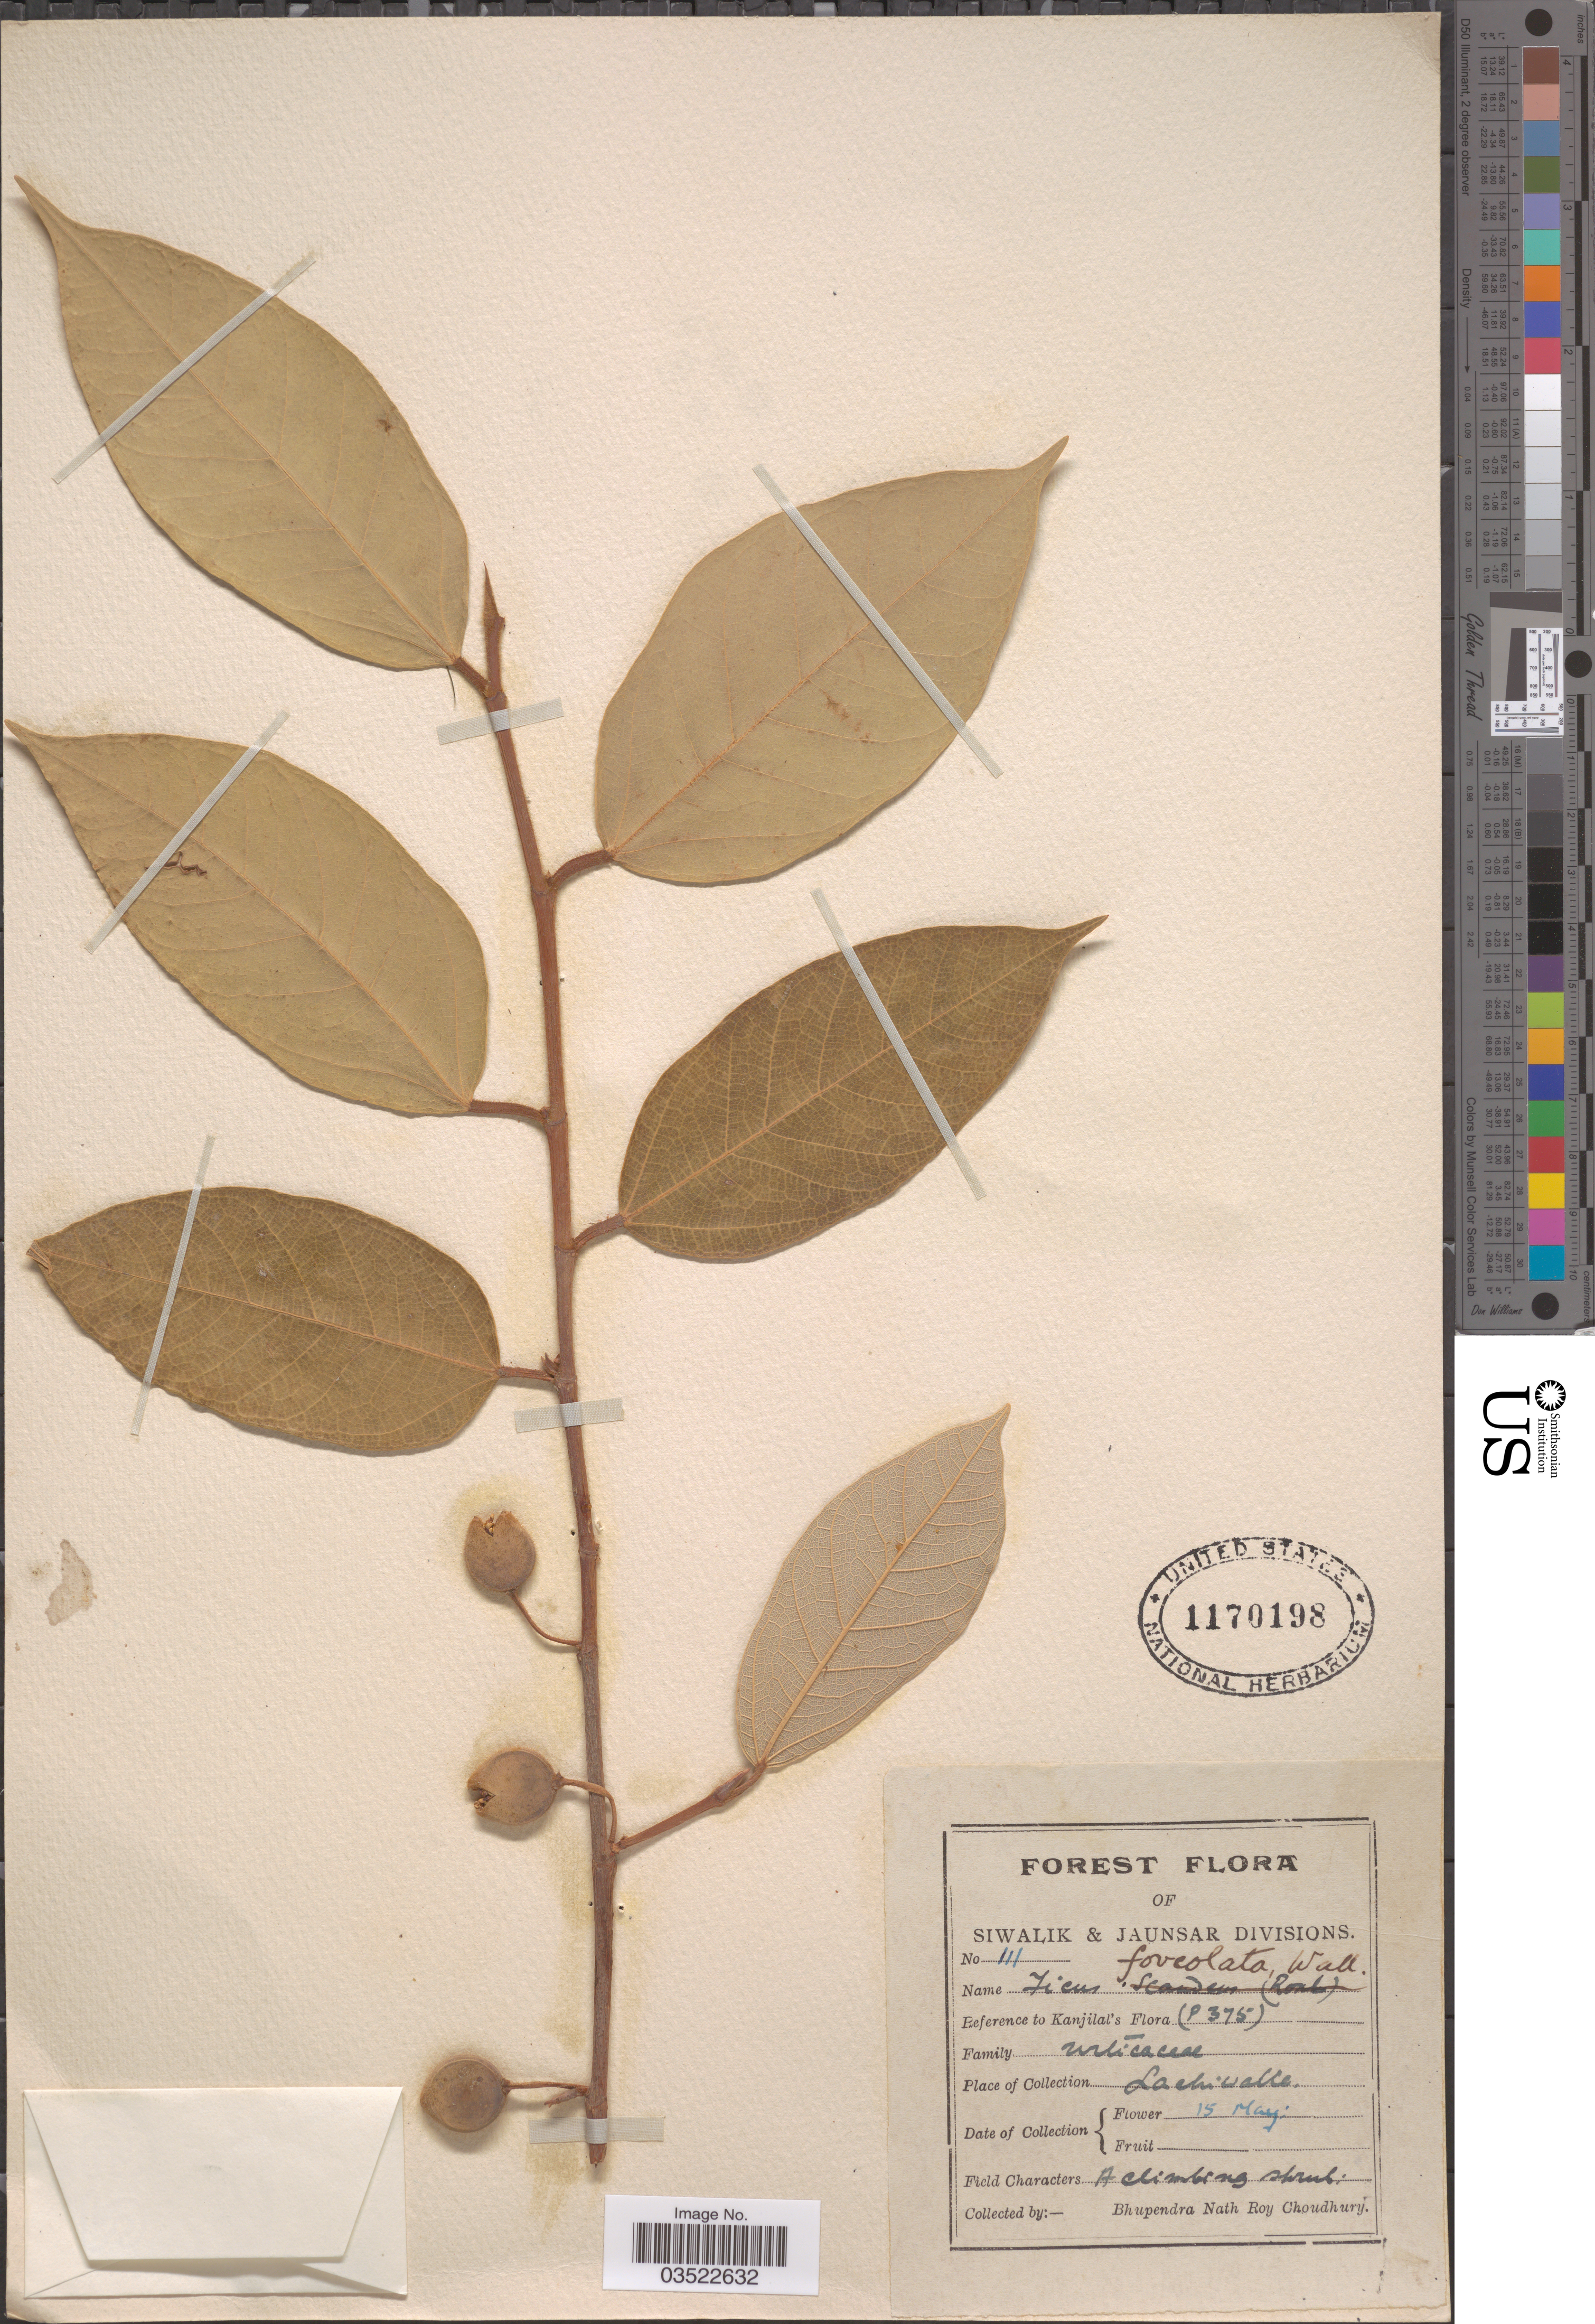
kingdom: Plantae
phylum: Tracheophyta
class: Magnoliopsida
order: Rosales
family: Moraceae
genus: Ficus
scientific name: Ficus sarmentosa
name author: Buch.-Ham. ex Sm.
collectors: B. Choudhury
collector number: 111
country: India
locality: Siwalik & Jaunsar Divisions. Lachiwalle.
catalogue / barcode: US 1170198